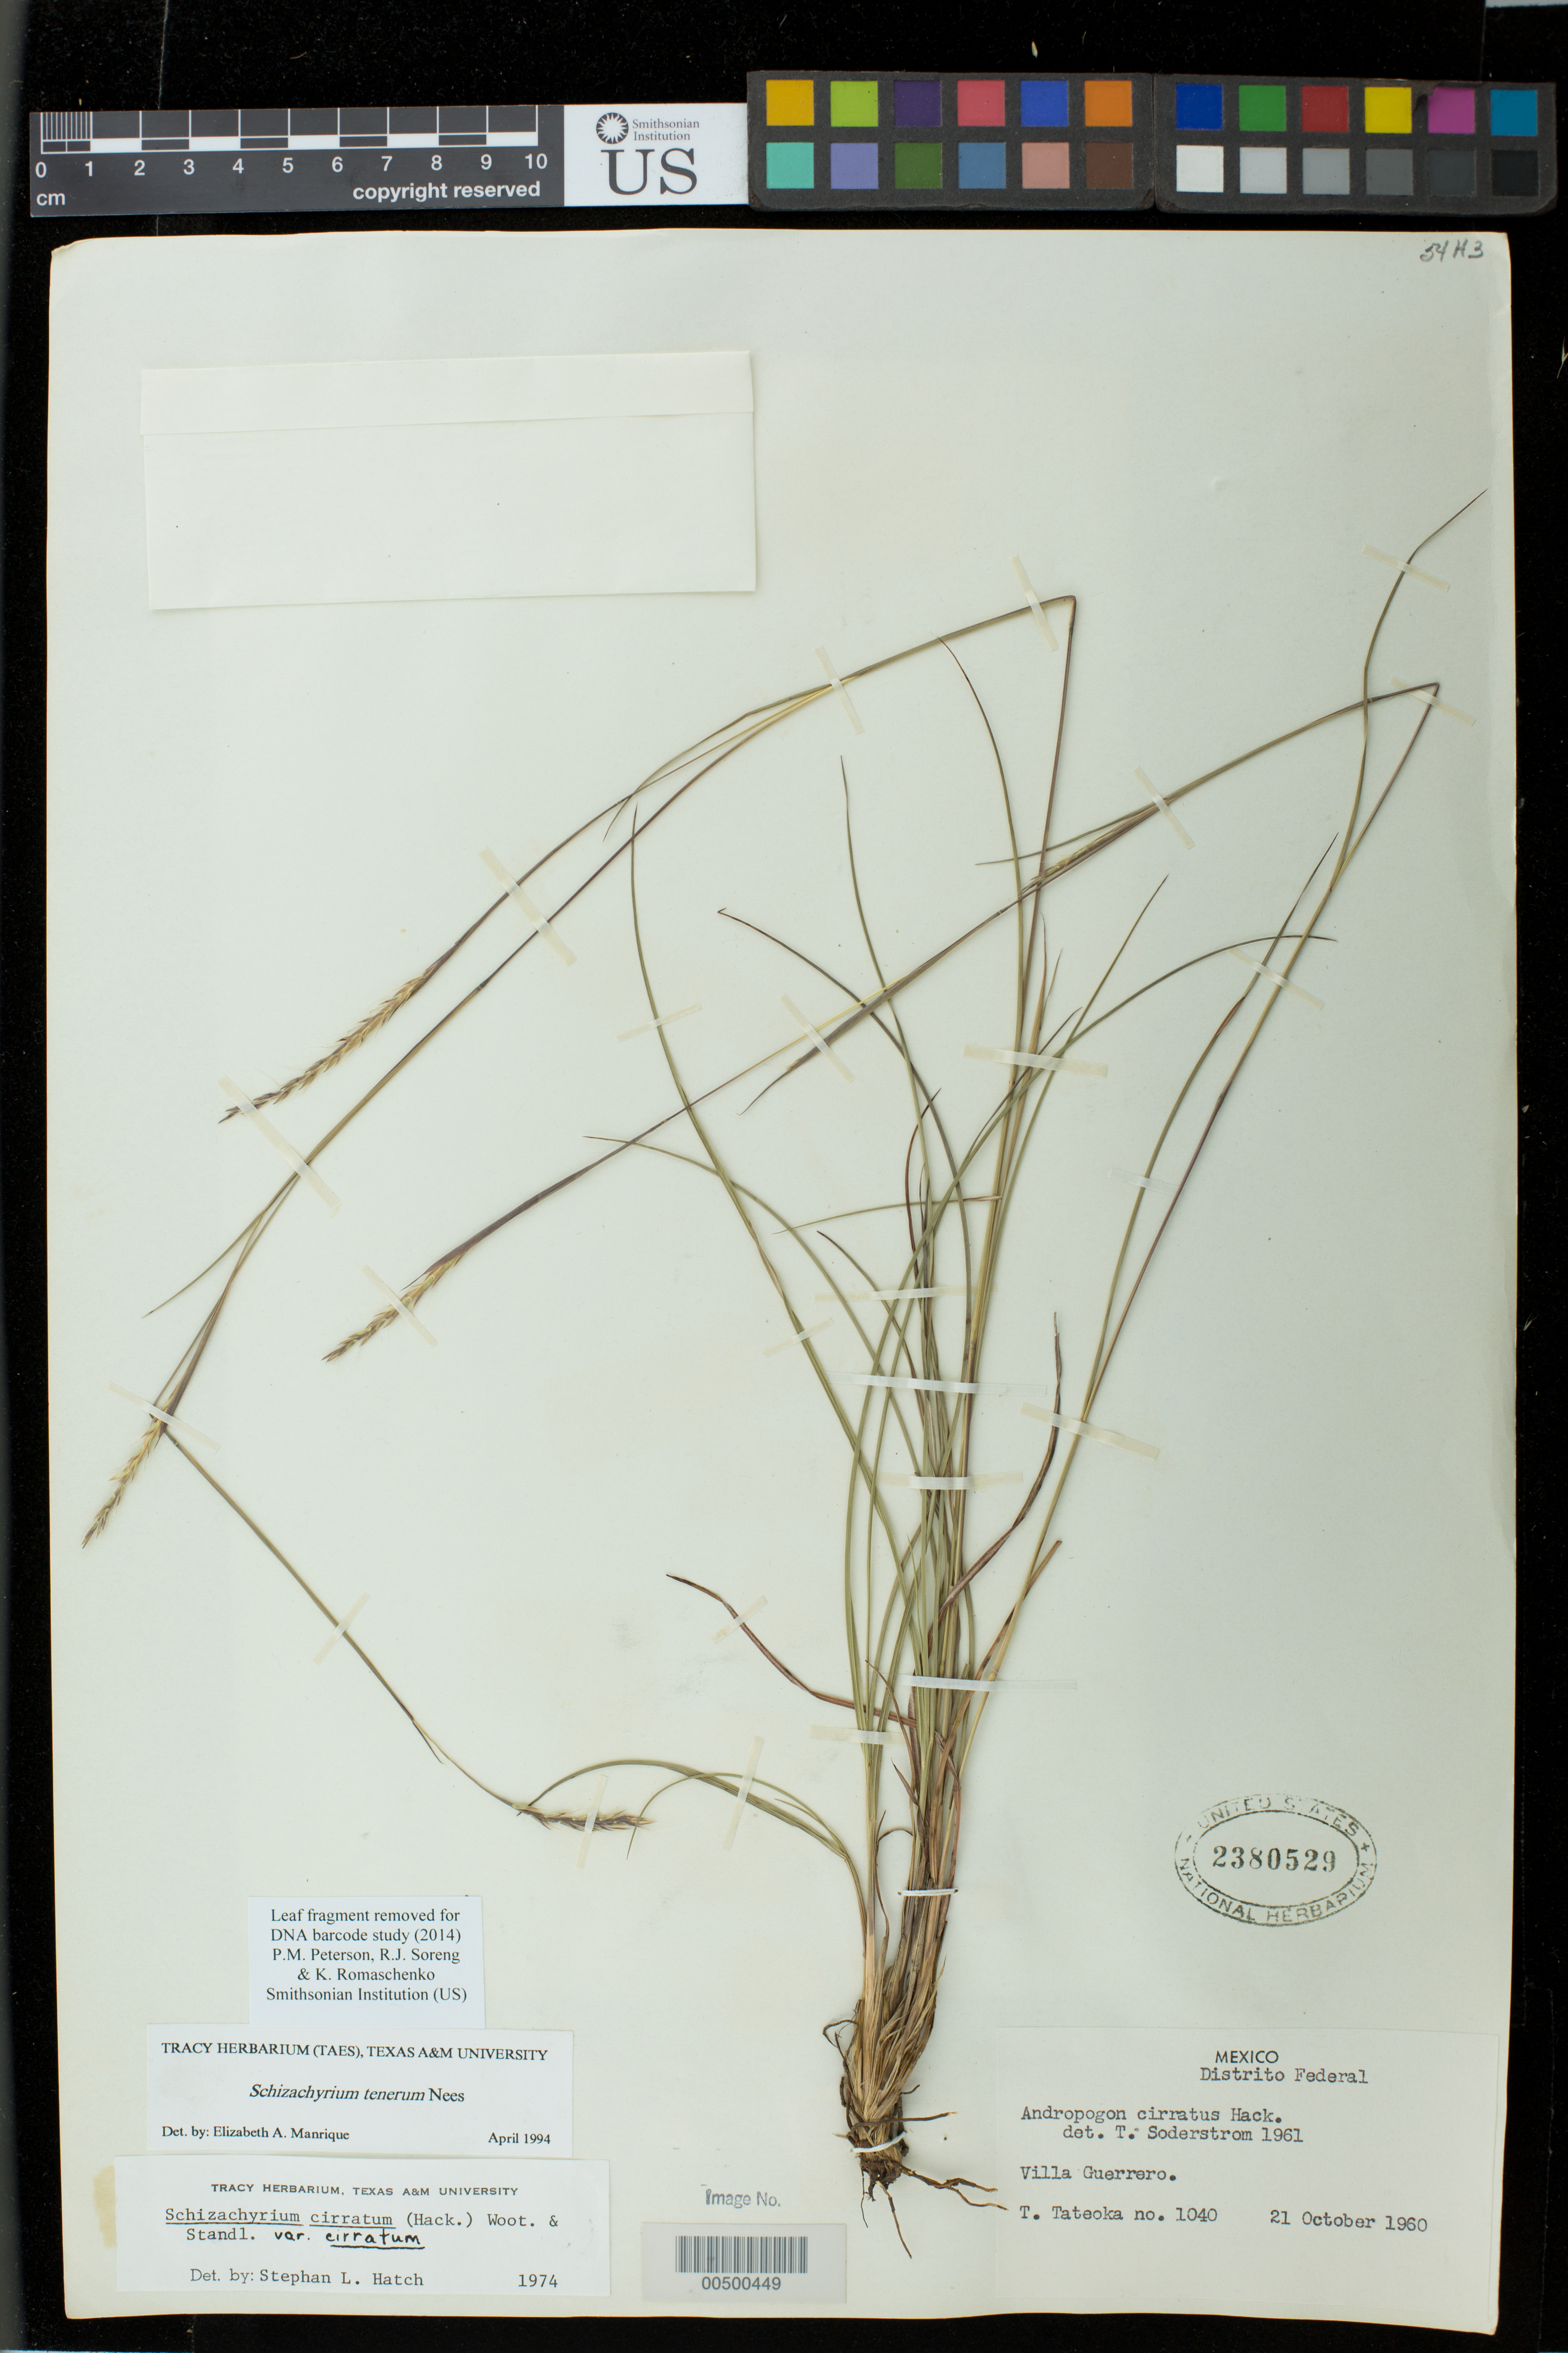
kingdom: Plantae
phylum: Tracheophyta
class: Liliopsida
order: Poales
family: Poaceae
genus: Schizachyrium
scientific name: Schizachyrium tenerum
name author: Nees in Mart.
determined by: Manrique, E. A.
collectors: T. Tateoka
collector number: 1040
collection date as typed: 21 Oct 1960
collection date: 1960-10-21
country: Mexico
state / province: Distrito Federal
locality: Villa Guerrero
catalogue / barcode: US 2380529